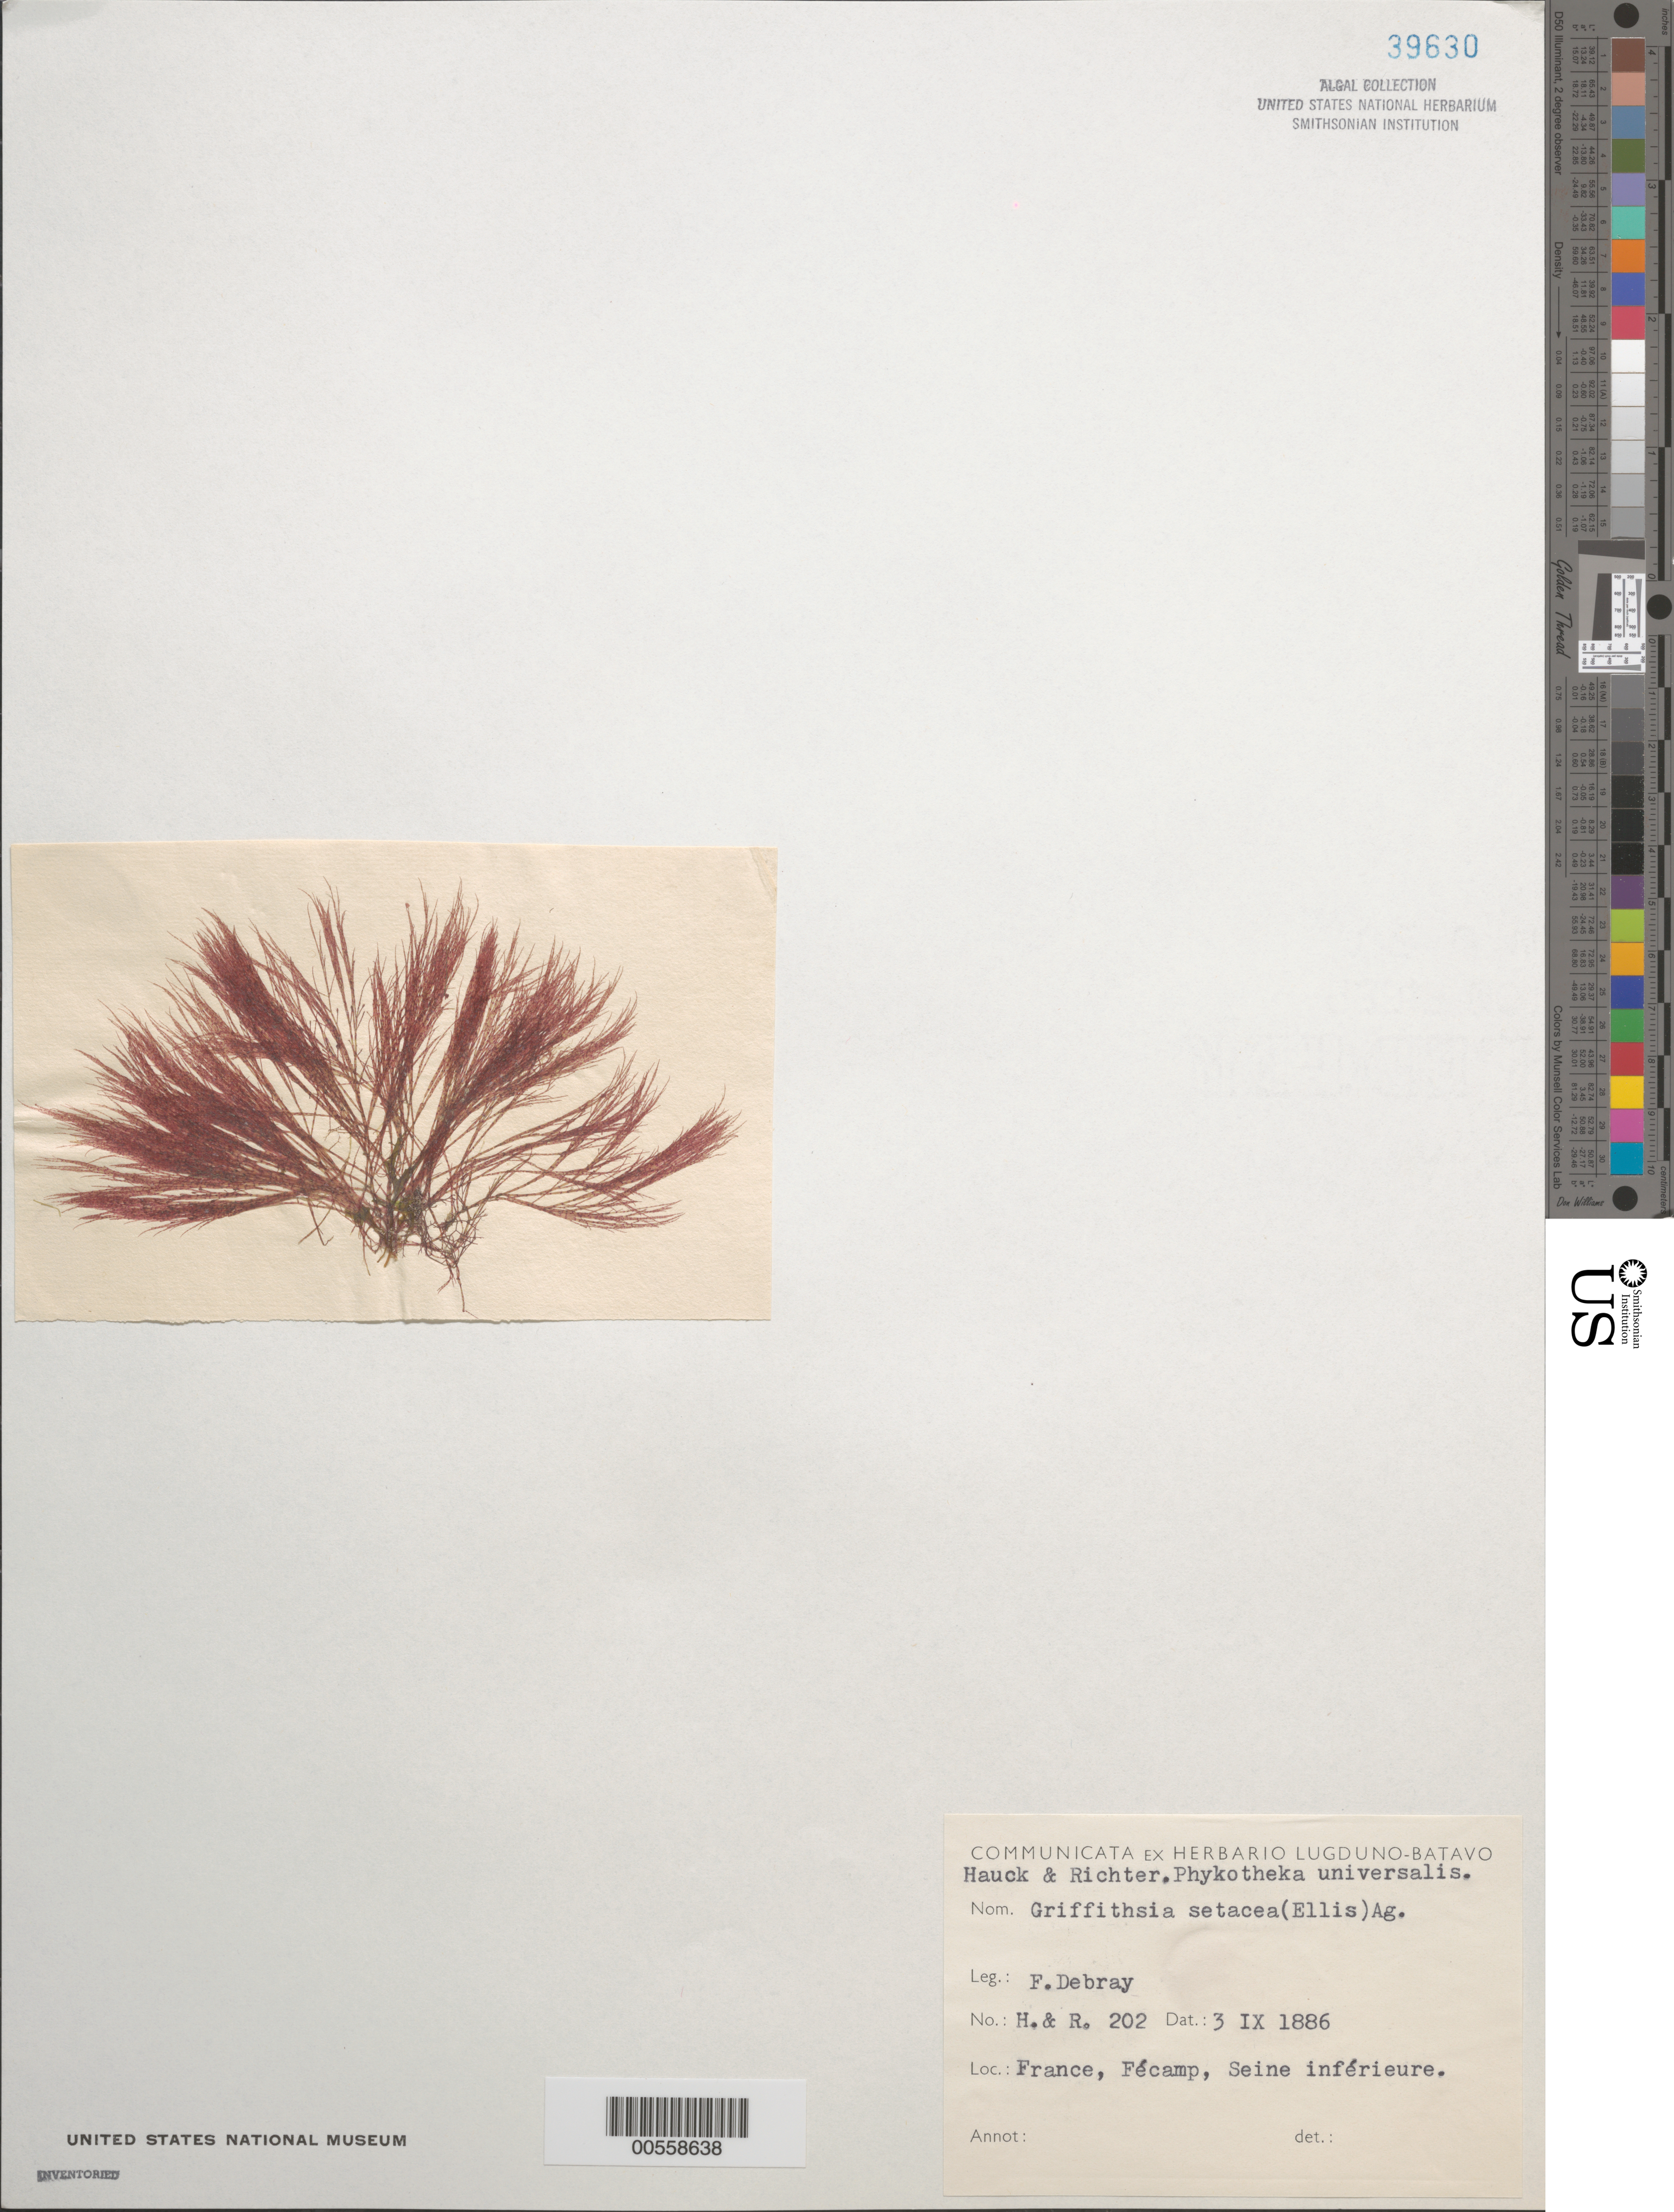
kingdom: Plantae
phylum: Rhodophyta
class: Florideophyceae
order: Ceramiales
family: Wrangeliaceae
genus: Halurus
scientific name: Halurus flosculosus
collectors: F. Debray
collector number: H. & R. 202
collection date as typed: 03 Sep 1886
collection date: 1886-09-03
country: France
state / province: Normandie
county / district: Seine-Maritime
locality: Fecamp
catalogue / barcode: US 39630